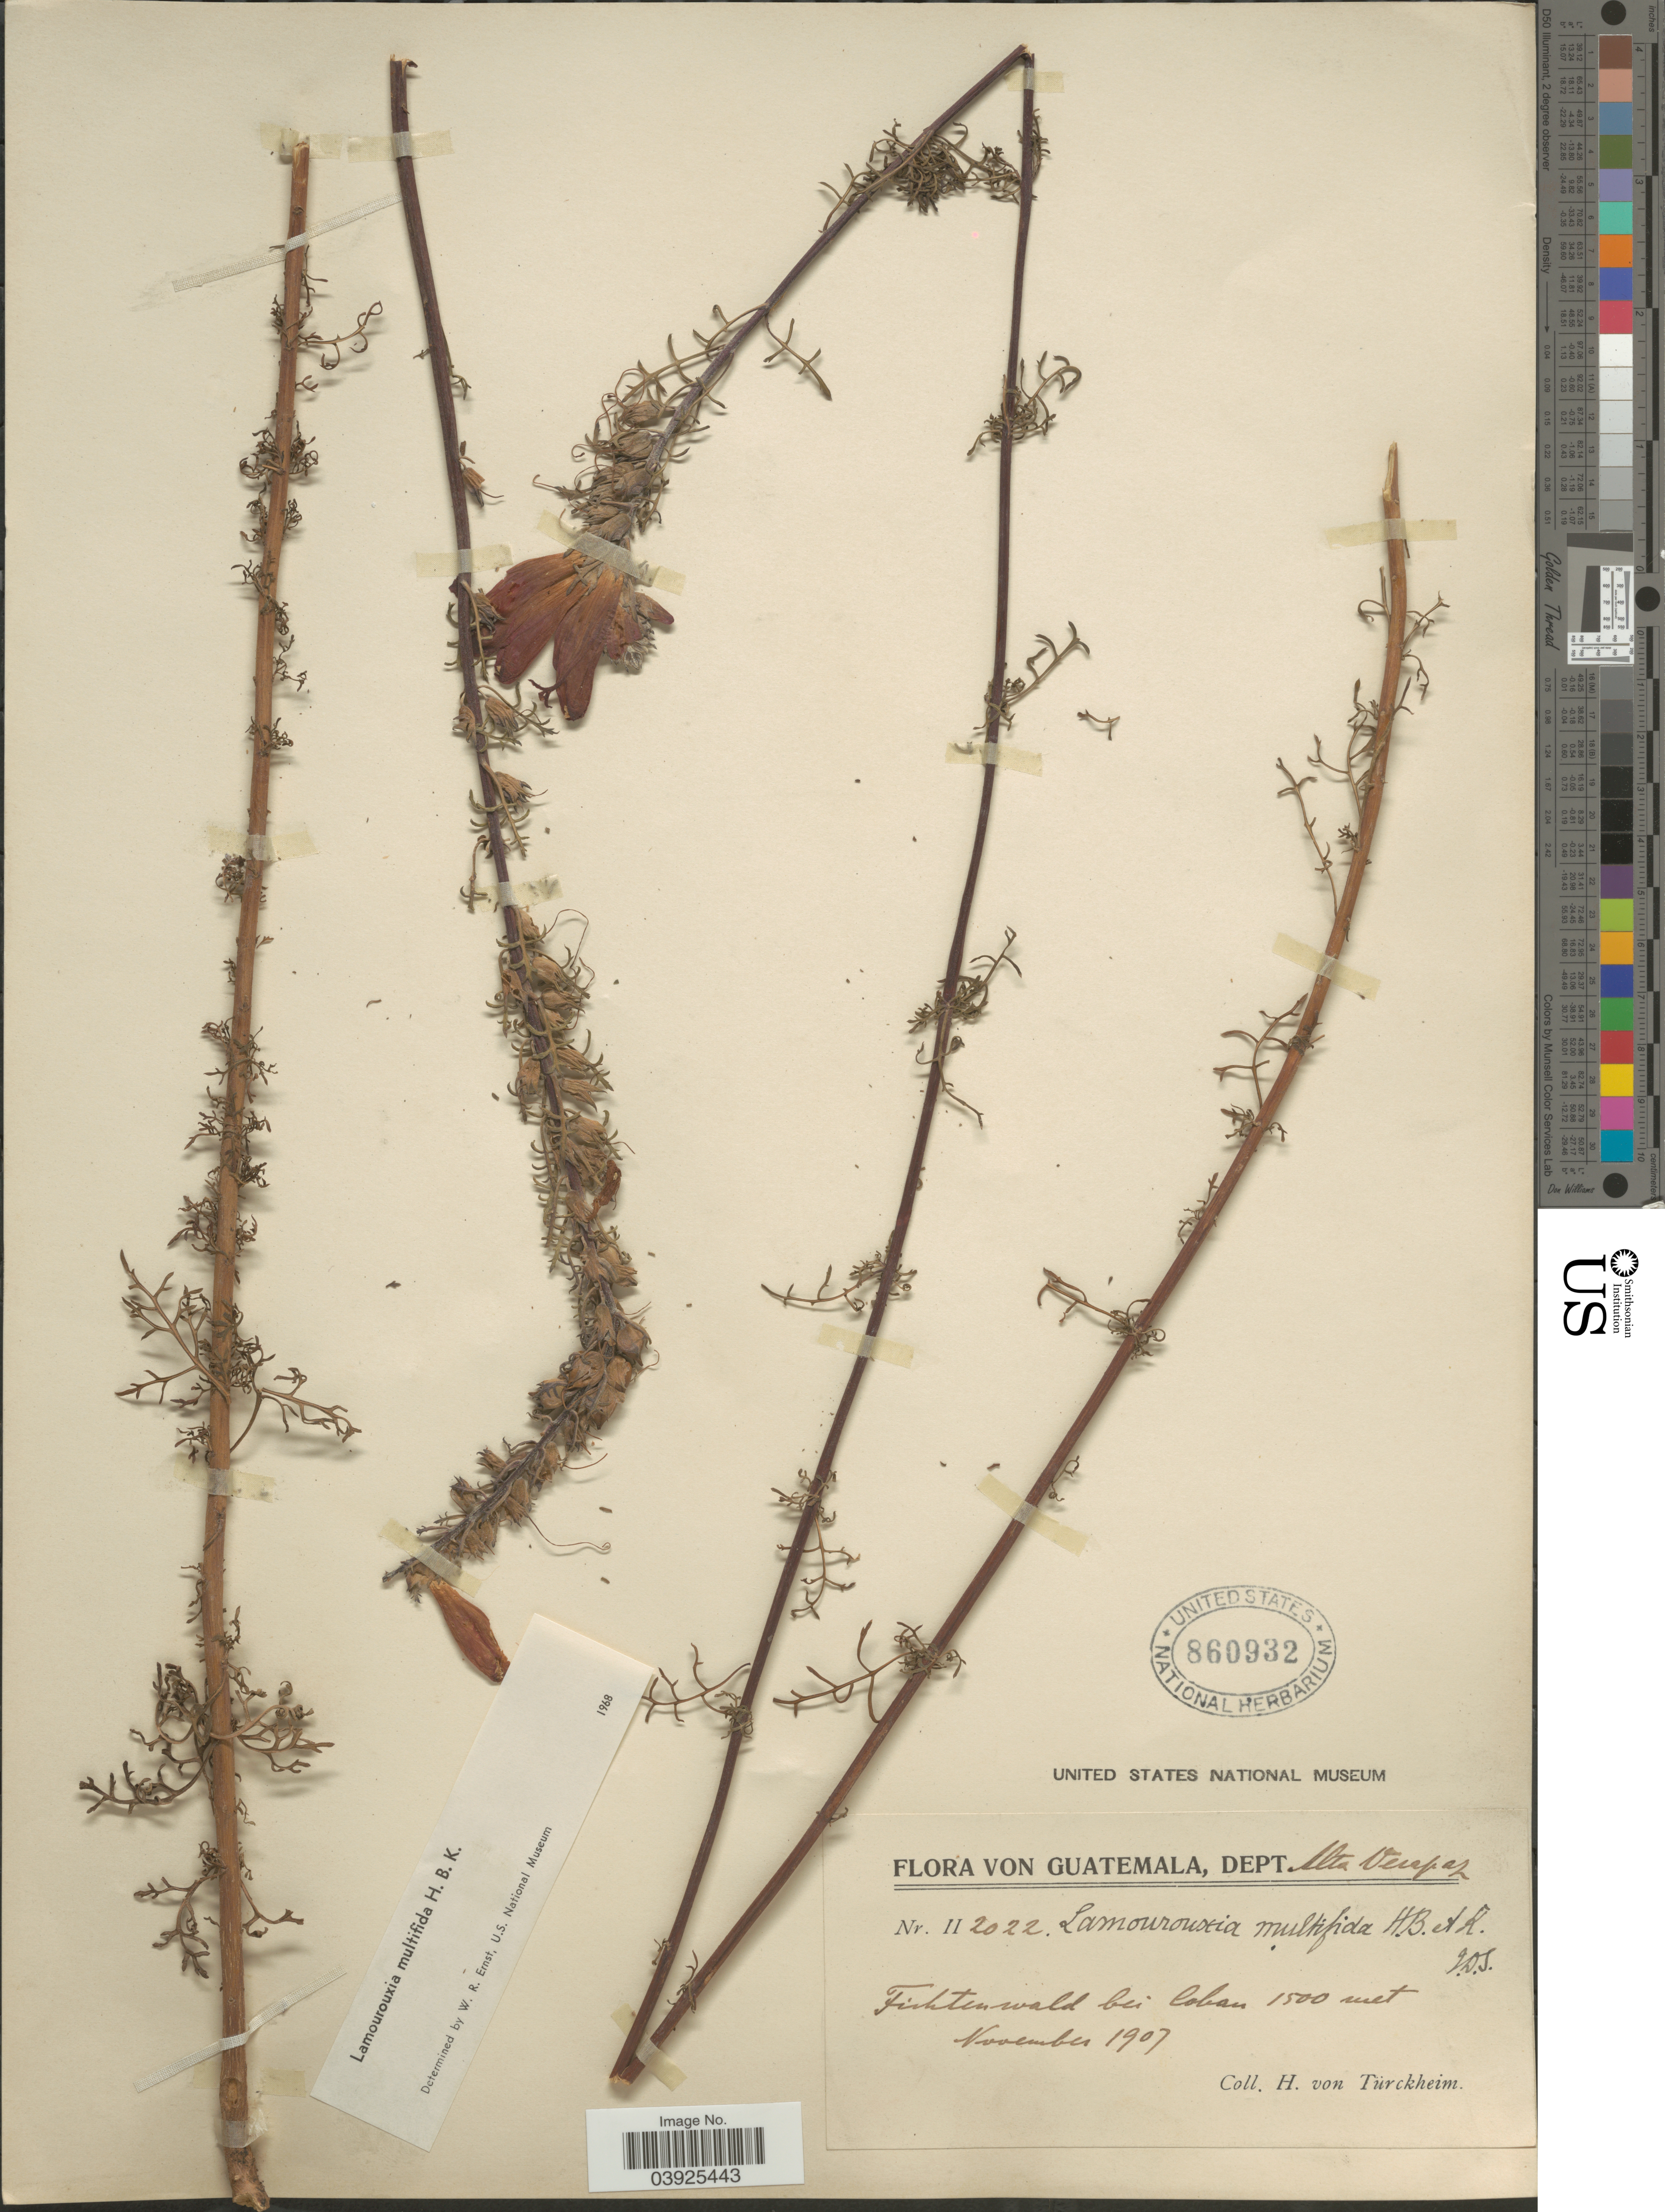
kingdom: Plantae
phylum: Tracheophyta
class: Magnoliopsida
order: Lamiales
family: Orobanchaceae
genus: Lamourouxia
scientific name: Lamourouxia multifida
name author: Kunth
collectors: H. von Türckheim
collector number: II2022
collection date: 1907-11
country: Guatemala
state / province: Alta Verapaz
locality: Dept. Alta Verapaz. Fichtenwald bei Coban.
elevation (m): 1500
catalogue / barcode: US 860932